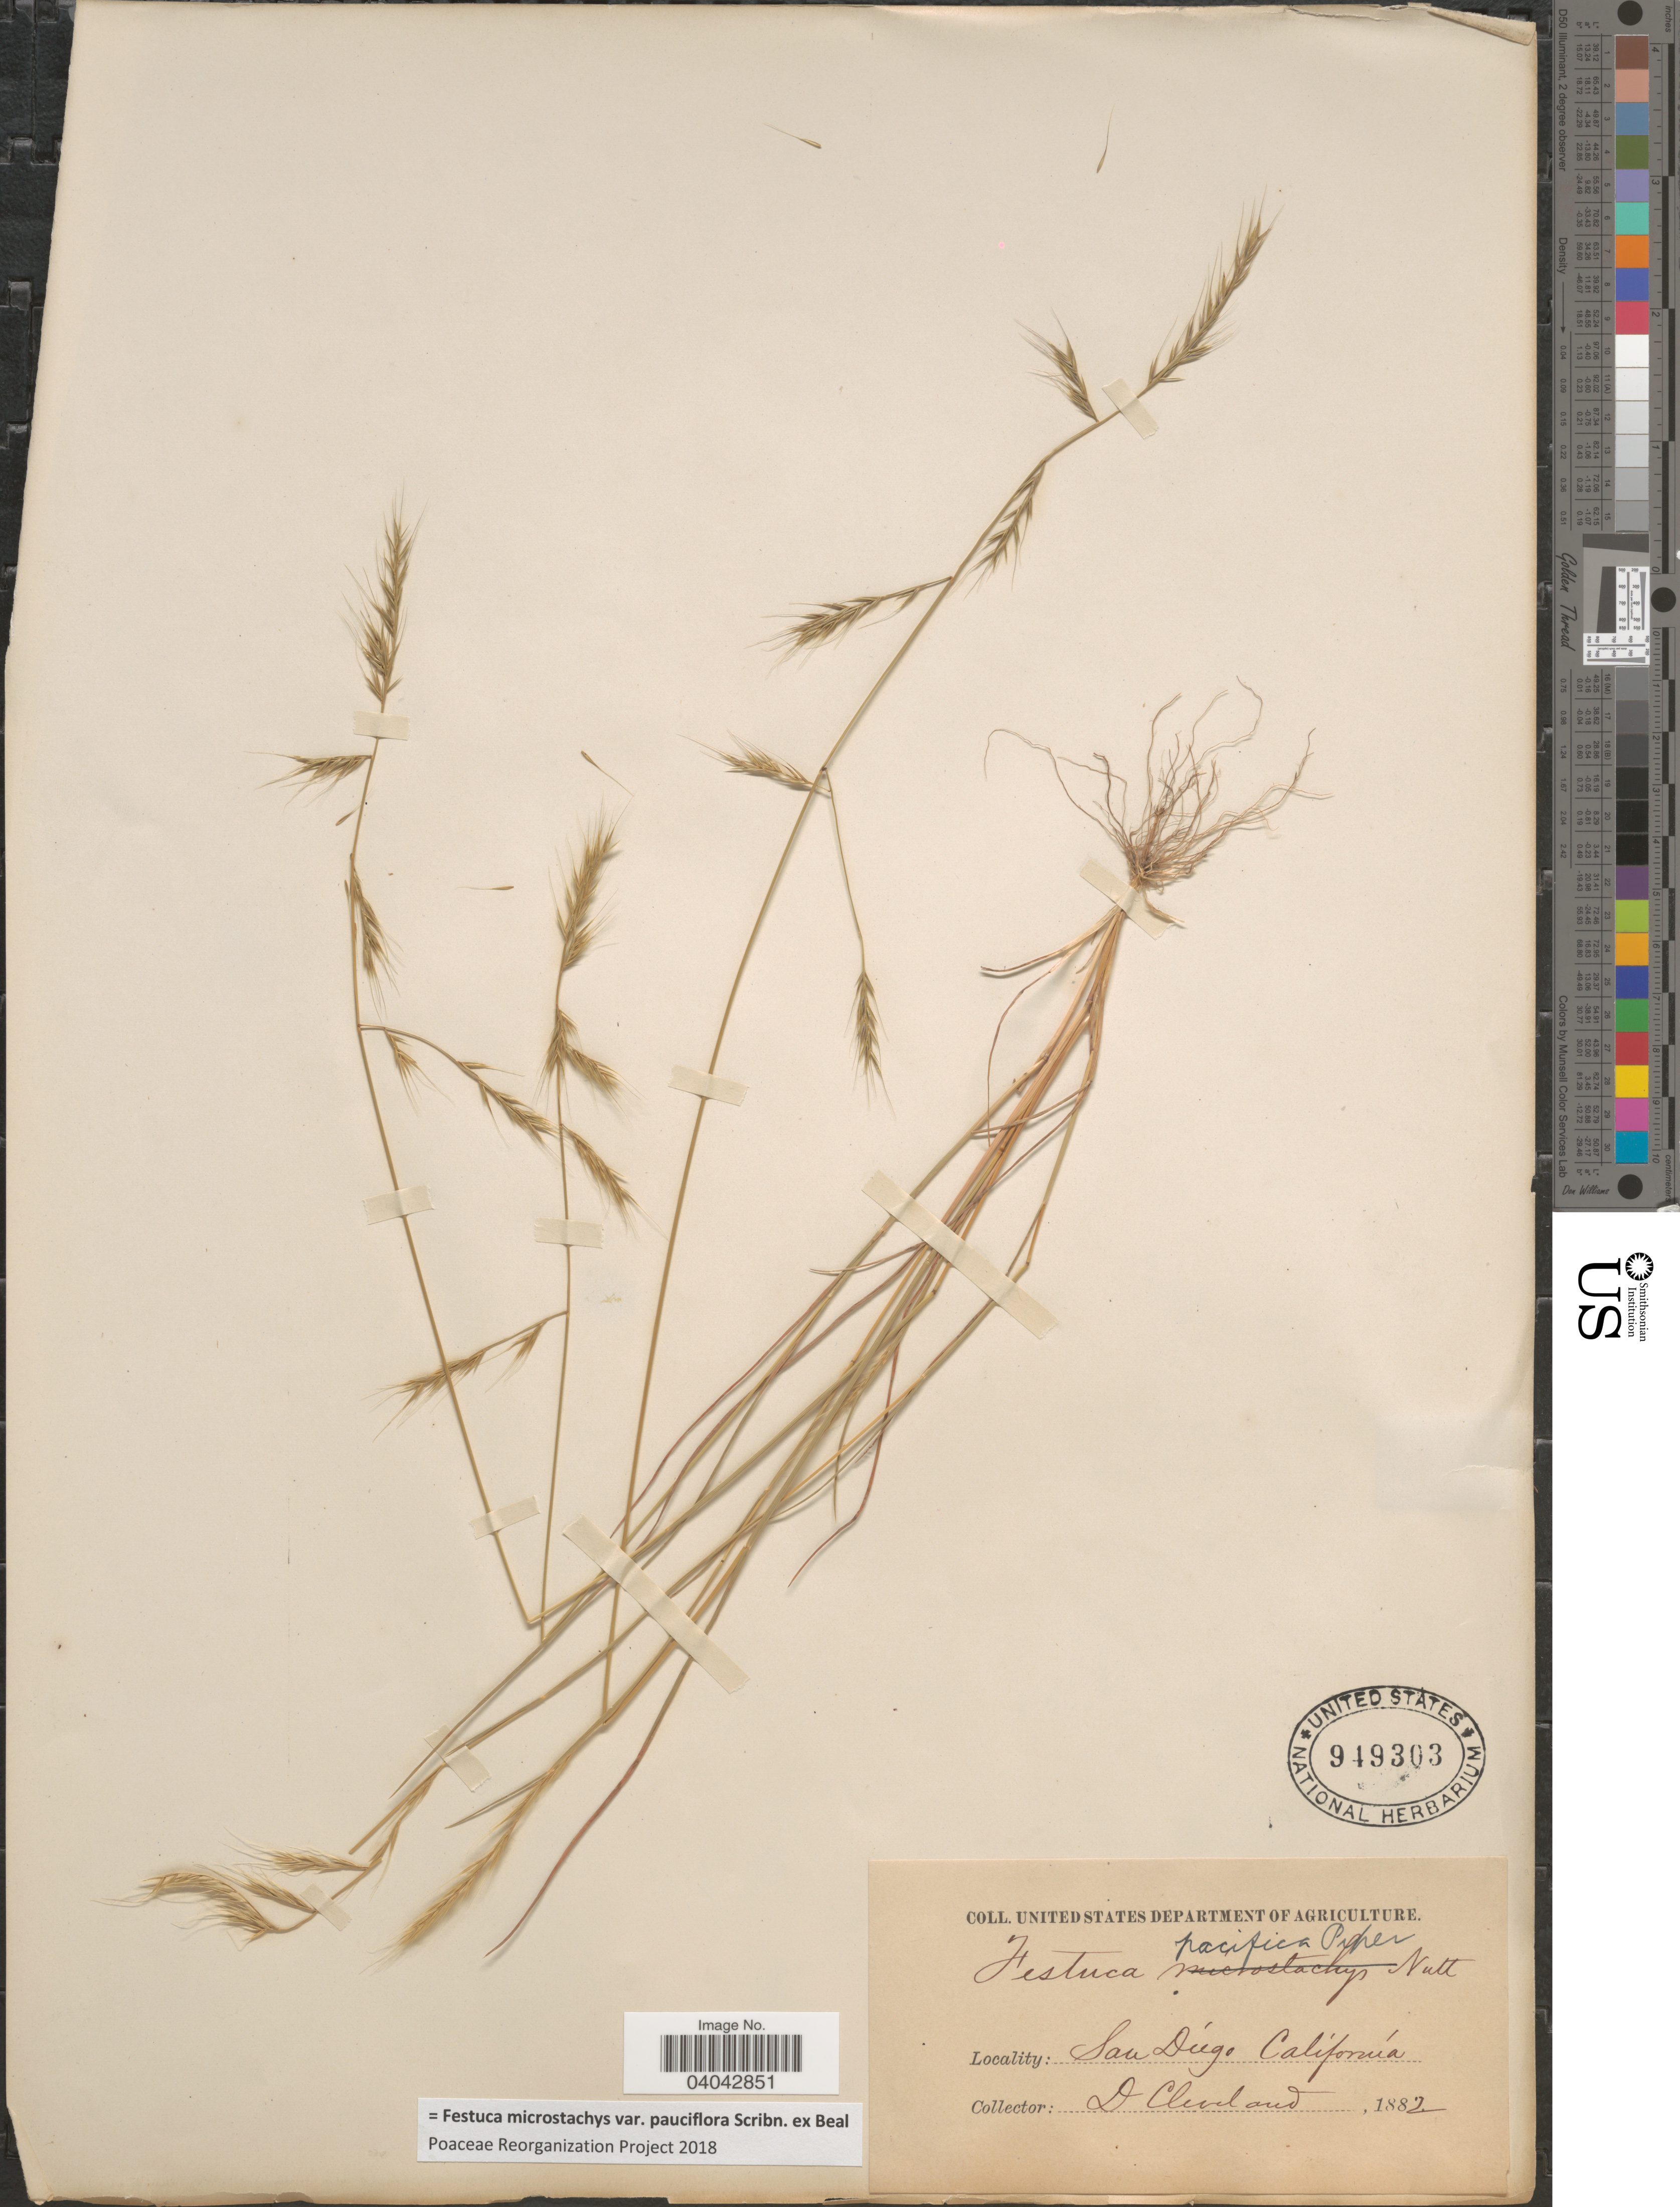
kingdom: Plantae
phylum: Tracheophyta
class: Liliopsida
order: Poales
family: Poaceae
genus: Festuca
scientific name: Festuca microstachys var. pauciflora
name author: Scribn. ex W.J. Beal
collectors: D. Cleveland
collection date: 1882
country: United States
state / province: California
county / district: San Diego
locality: San Diego.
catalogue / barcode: US 949303